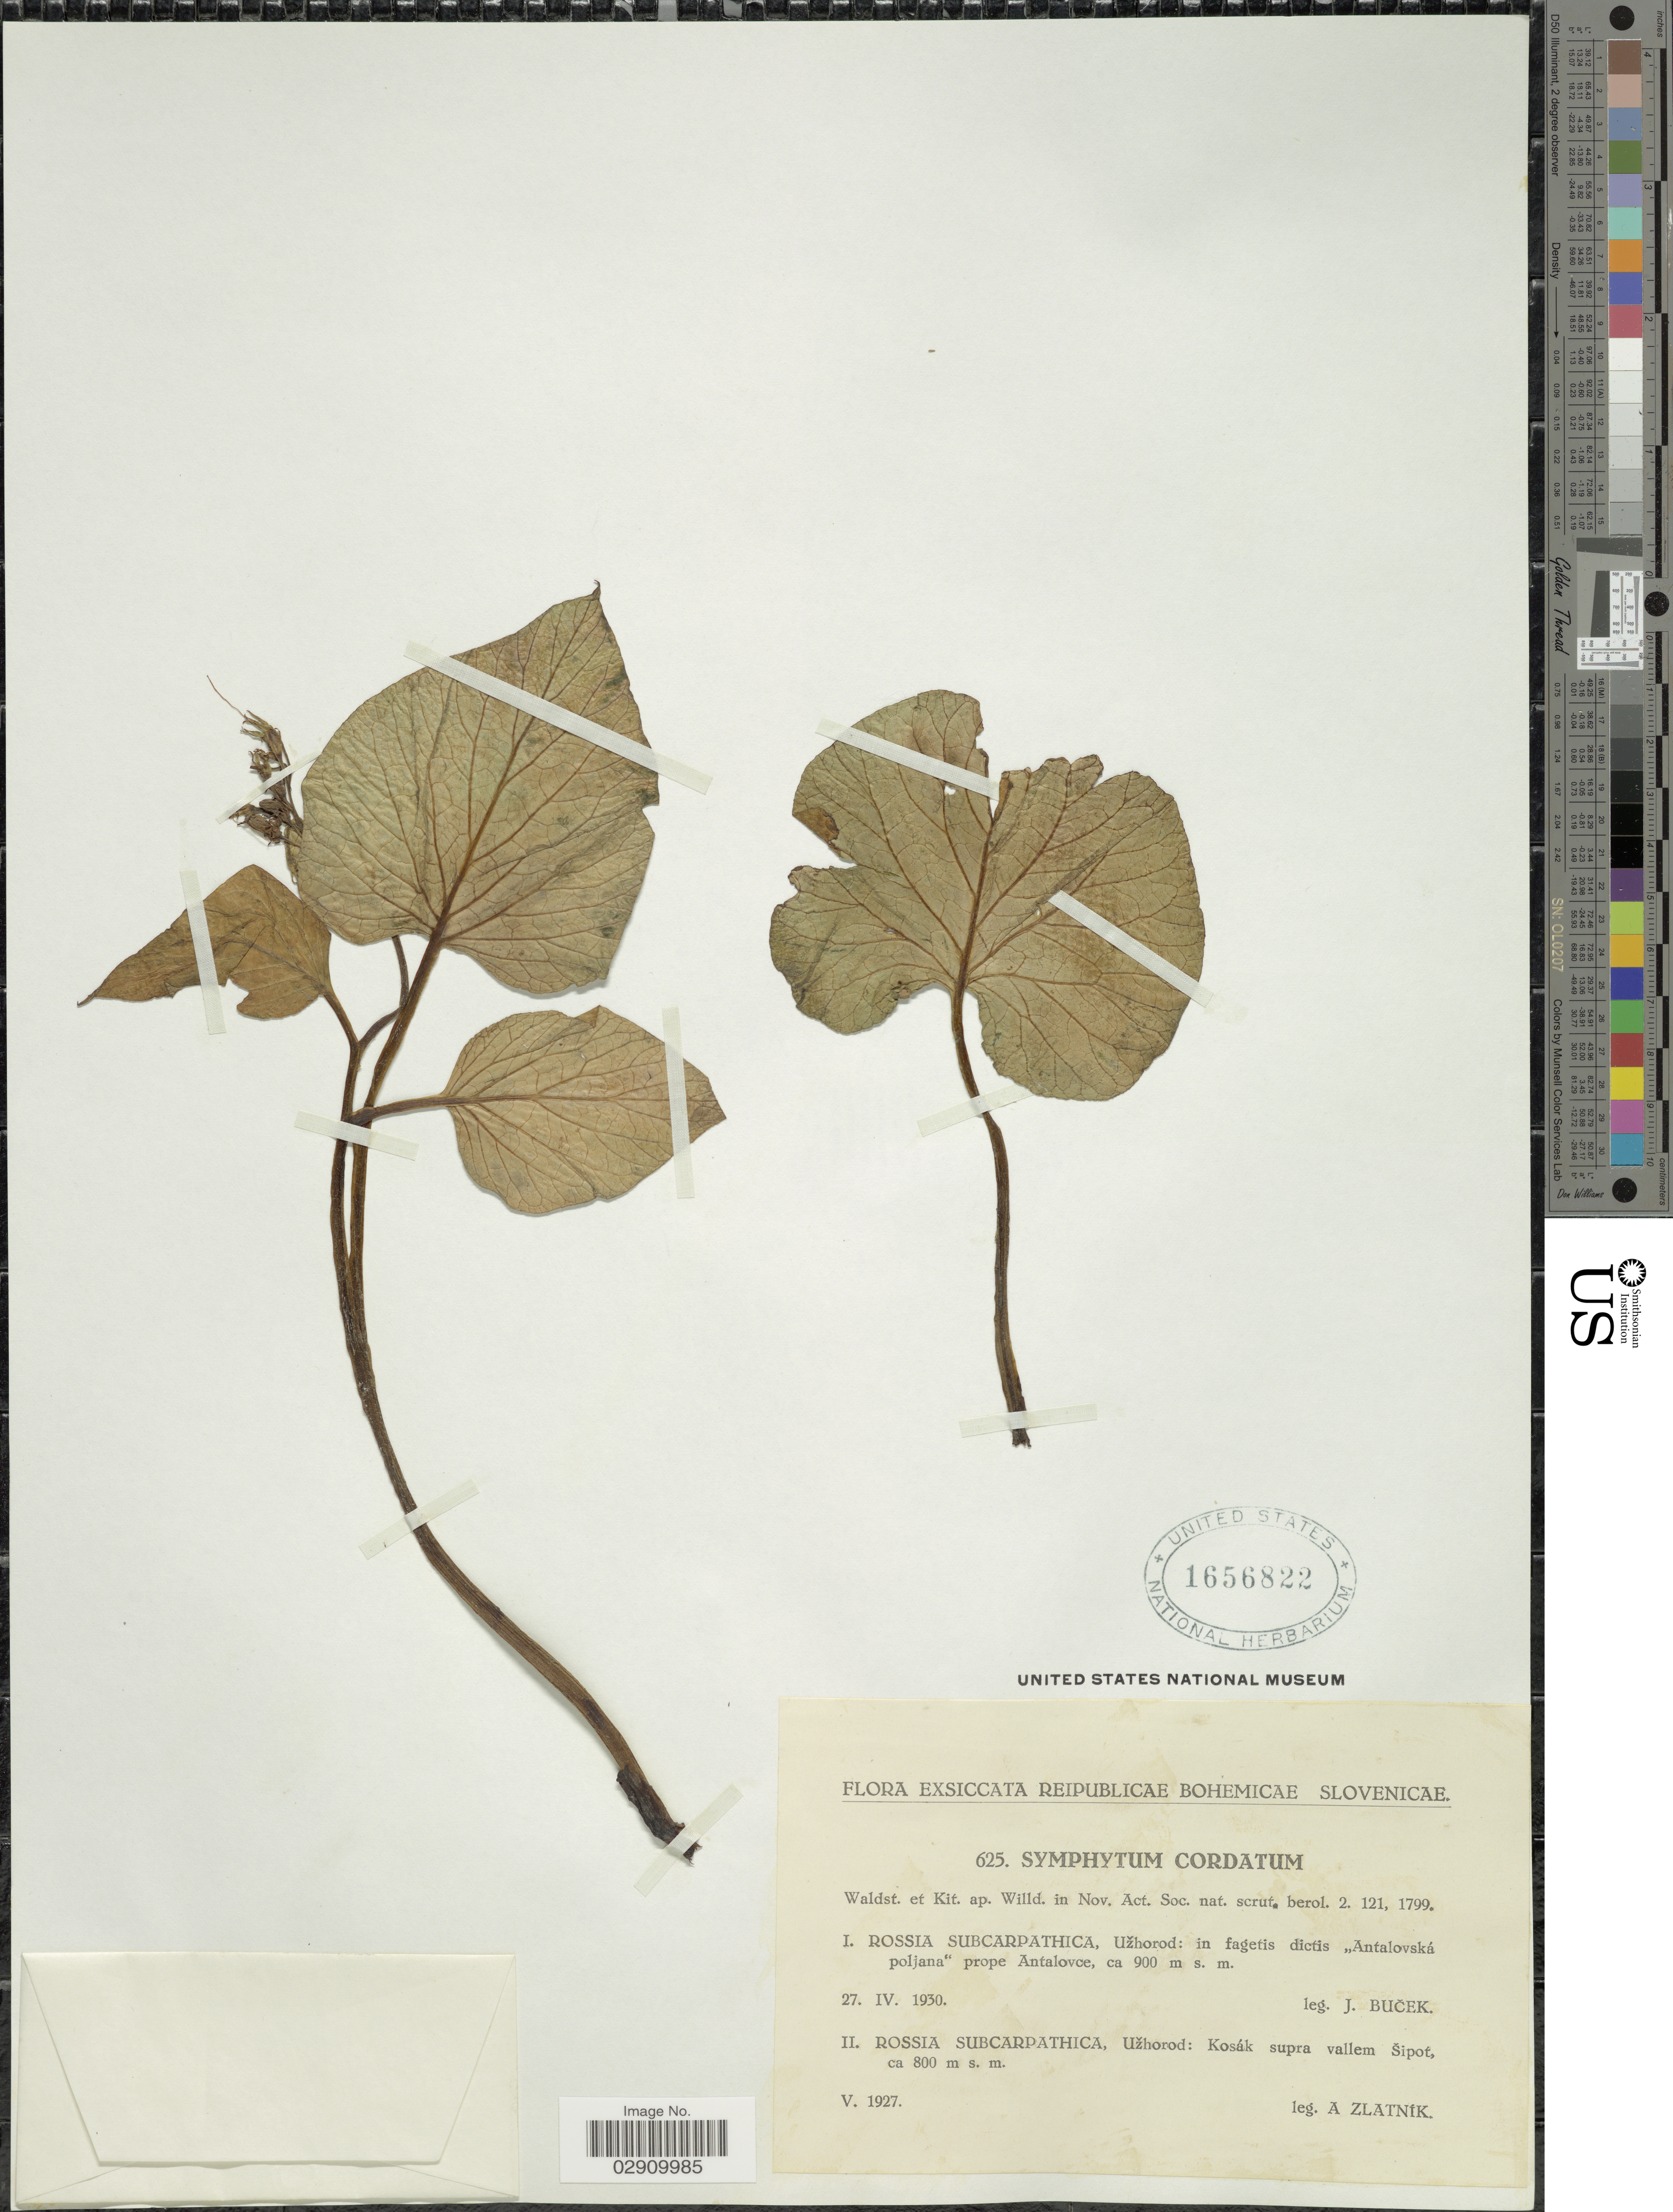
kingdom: Plantae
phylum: Tracheophyta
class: Magnoliopsida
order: Boraginales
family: Boraginaceae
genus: Symphytum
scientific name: Symphytum cordatum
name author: Waldst. & Kit.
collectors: J. Bucek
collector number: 625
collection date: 1930-04-27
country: Ukraine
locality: Uzhorod, in fagetis dictis "Antalovská poljana" prope Antalavce.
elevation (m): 900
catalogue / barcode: US 1656822